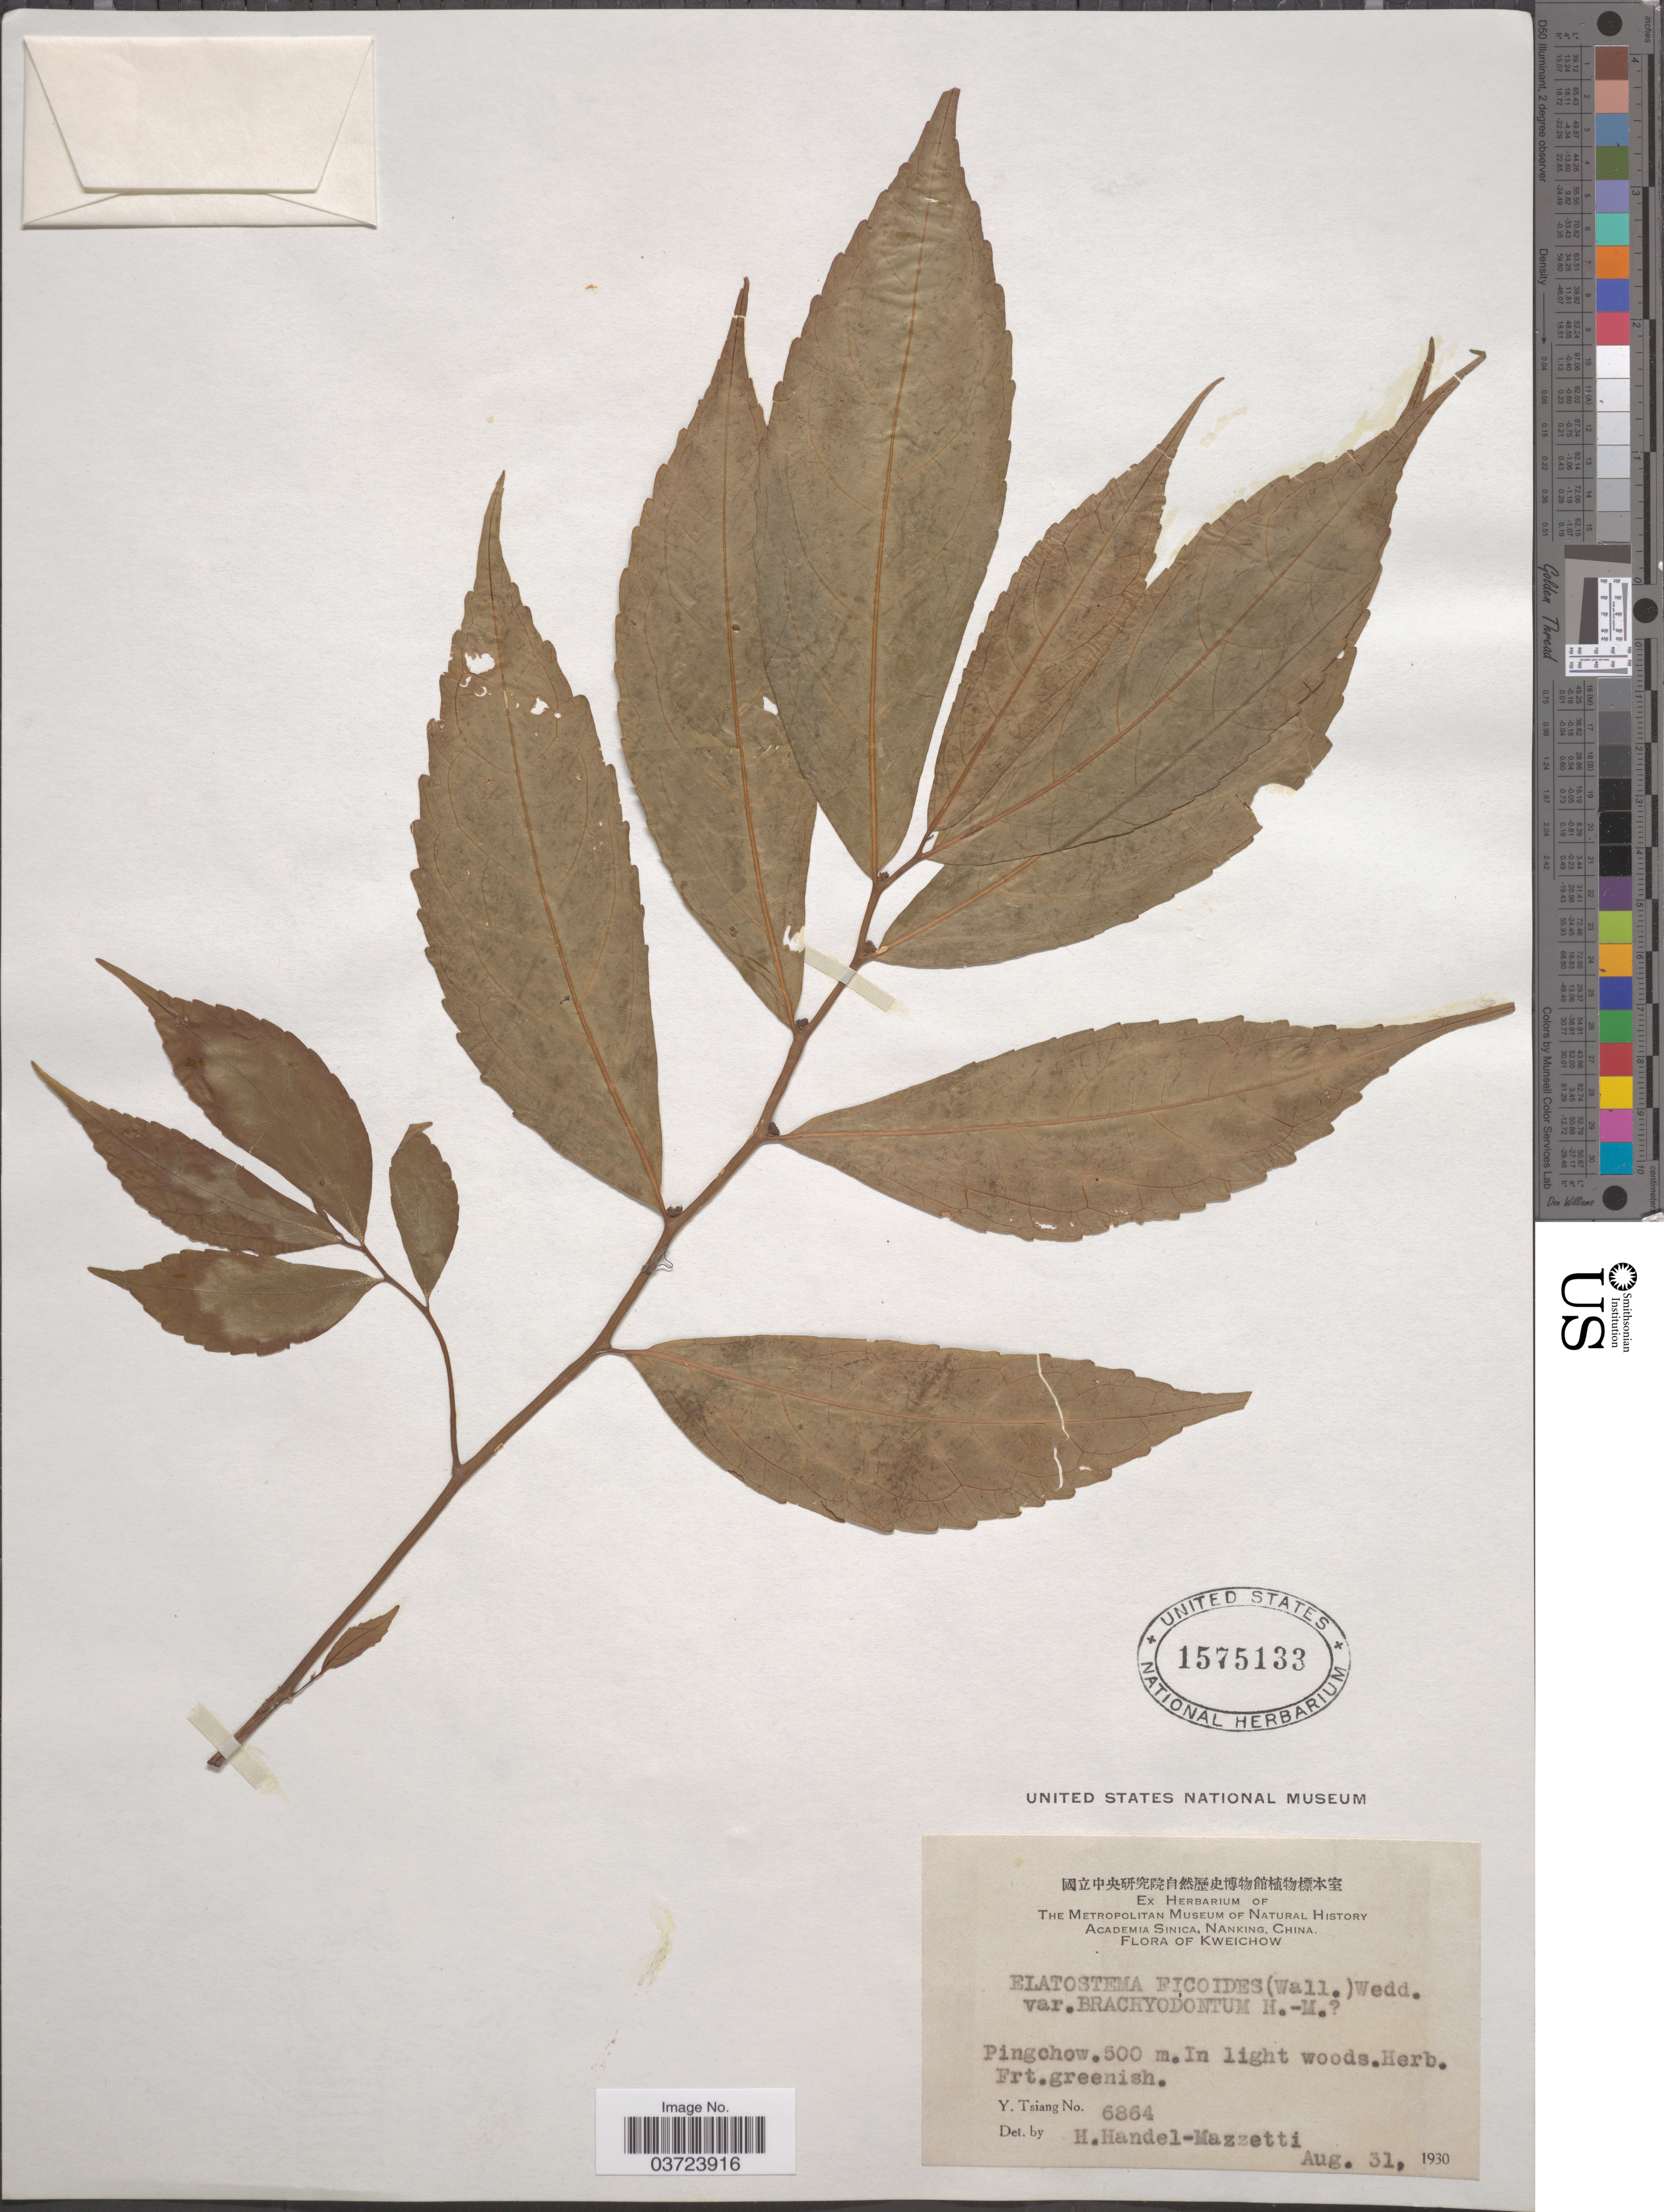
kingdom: Plantae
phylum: Tracheophyta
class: Magnoliopsida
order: Rosales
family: Urticaceae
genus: Elatostema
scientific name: Elatostema ficoides var. brachyodontum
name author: Hand.-Mazz.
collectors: Y. Tsiang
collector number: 6864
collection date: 1930-08-31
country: China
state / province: Guizhou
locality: Kweichow. Pingchow.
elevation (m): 500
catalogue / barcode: US 1575133